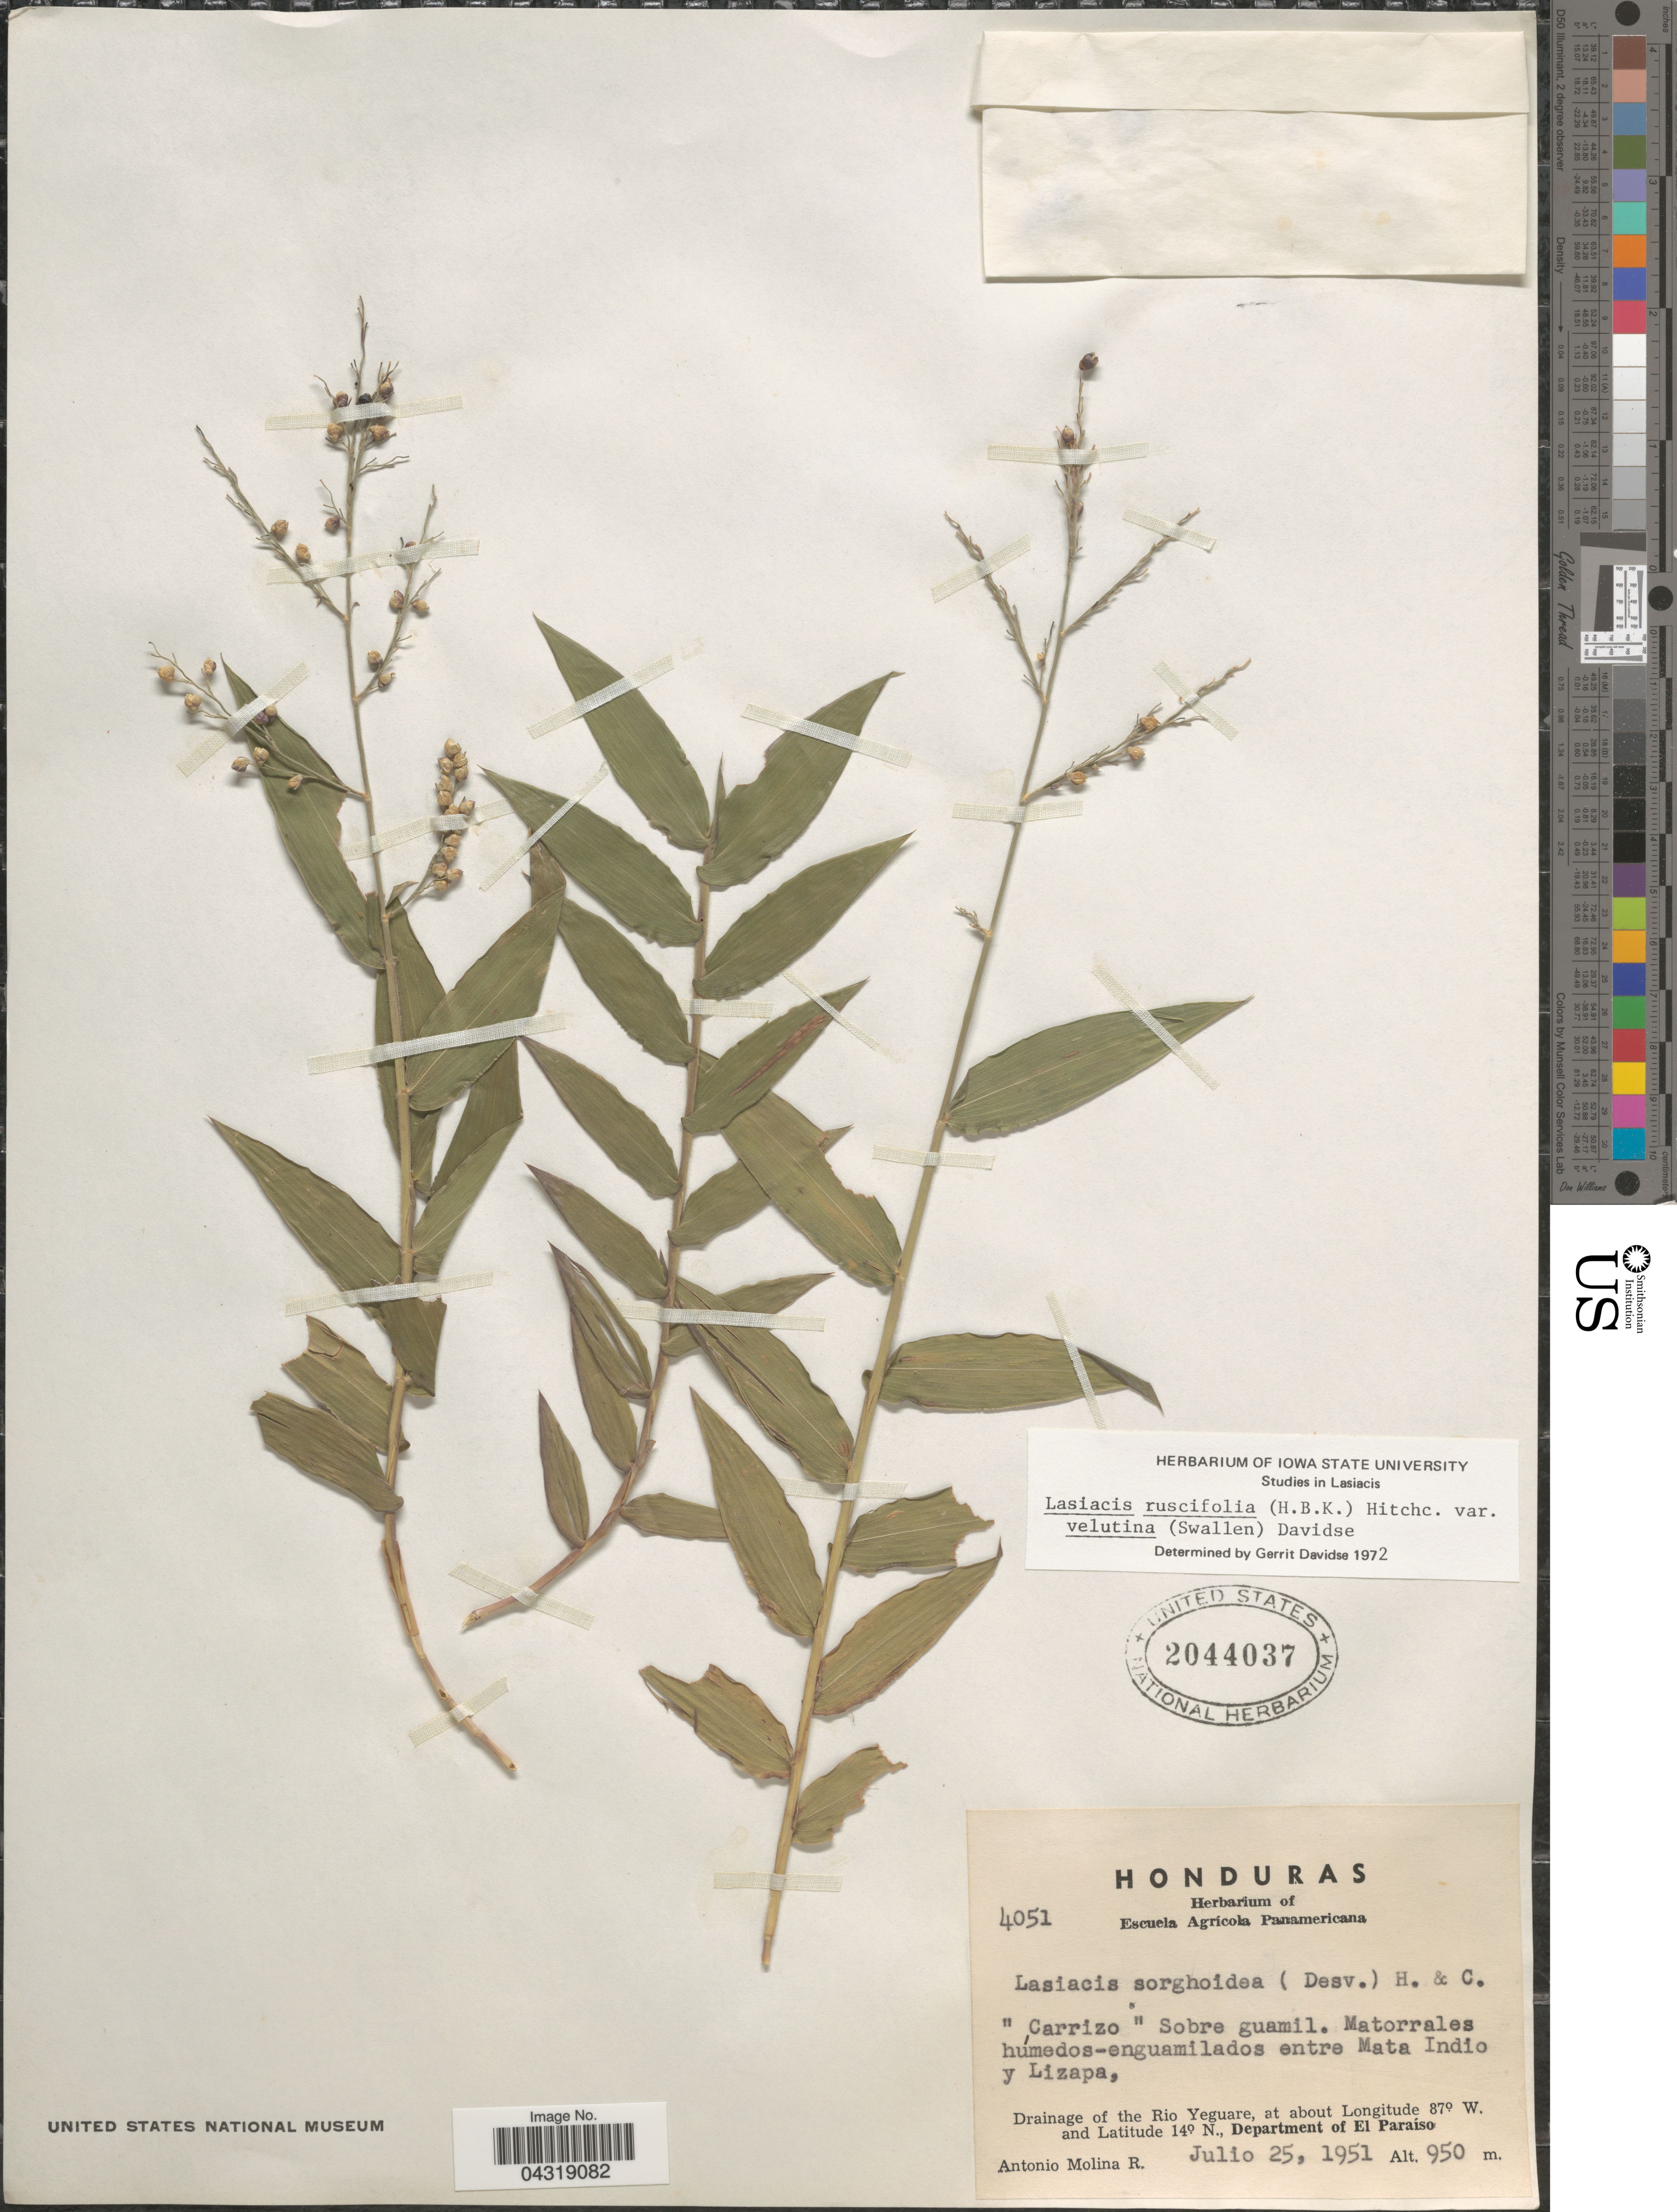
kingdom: Plantae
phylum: Tracheophyta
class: Liliopsida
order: Poales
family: Poaceae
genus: Lasiacis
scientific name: Lasiacis ruscifolia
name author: (Kunth) Hitchc.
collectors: A. Molina R.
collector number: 4051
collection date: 1951-07-25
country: Honduras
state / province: El Paraiso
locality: Matorrales húmedos-enguamilados entre Mata Indio y Lizapa, Drainage of the Rio Yeguare, Department of El Paraíso.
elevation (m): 950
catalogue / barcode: US 2044037